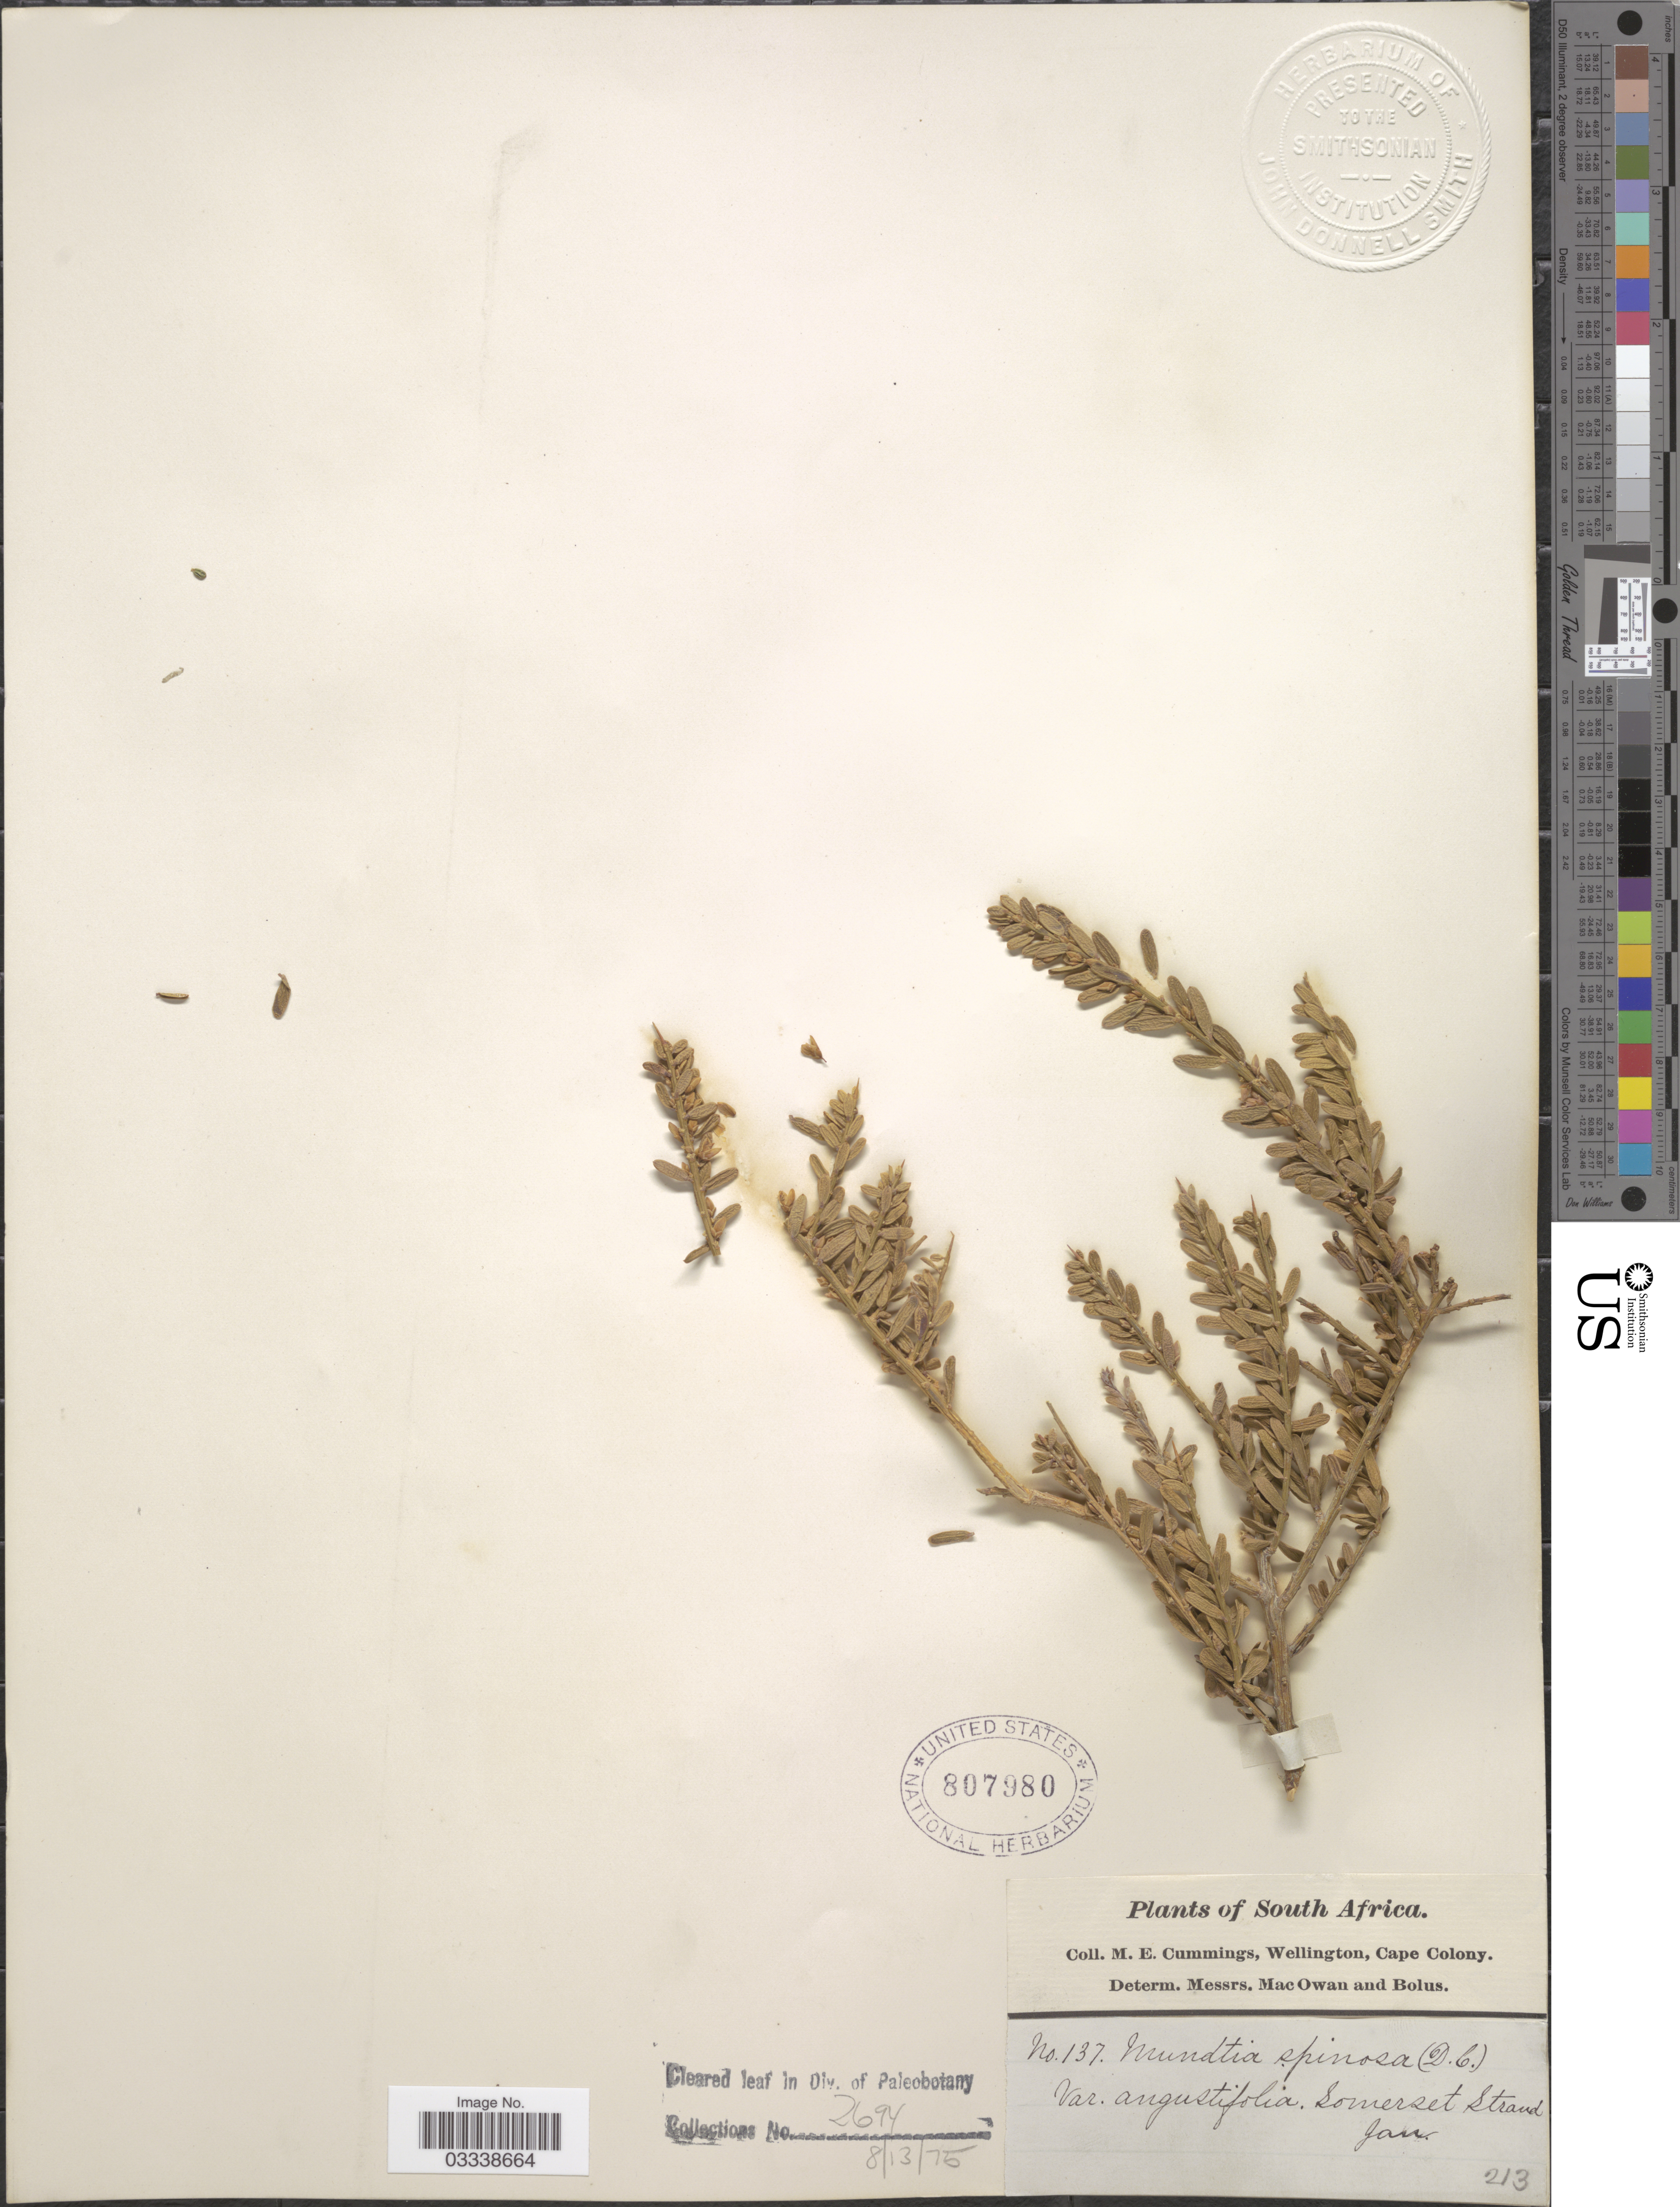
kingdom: Plantae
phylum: Tracheophyta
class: Magnoliopsida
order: Fabales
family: Polygalaceae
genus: Muraltia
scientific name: Muraltia spinosa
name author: (L.) F. Forest & J.C. Manning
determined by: Strong, Mark T., (BOT), Smithsonian Institution - National Museum of Natural History (UNITED STATES)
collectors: M. E. Cummings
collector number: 137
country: South Africa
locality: Somerset Strand.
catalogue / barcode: US 807980